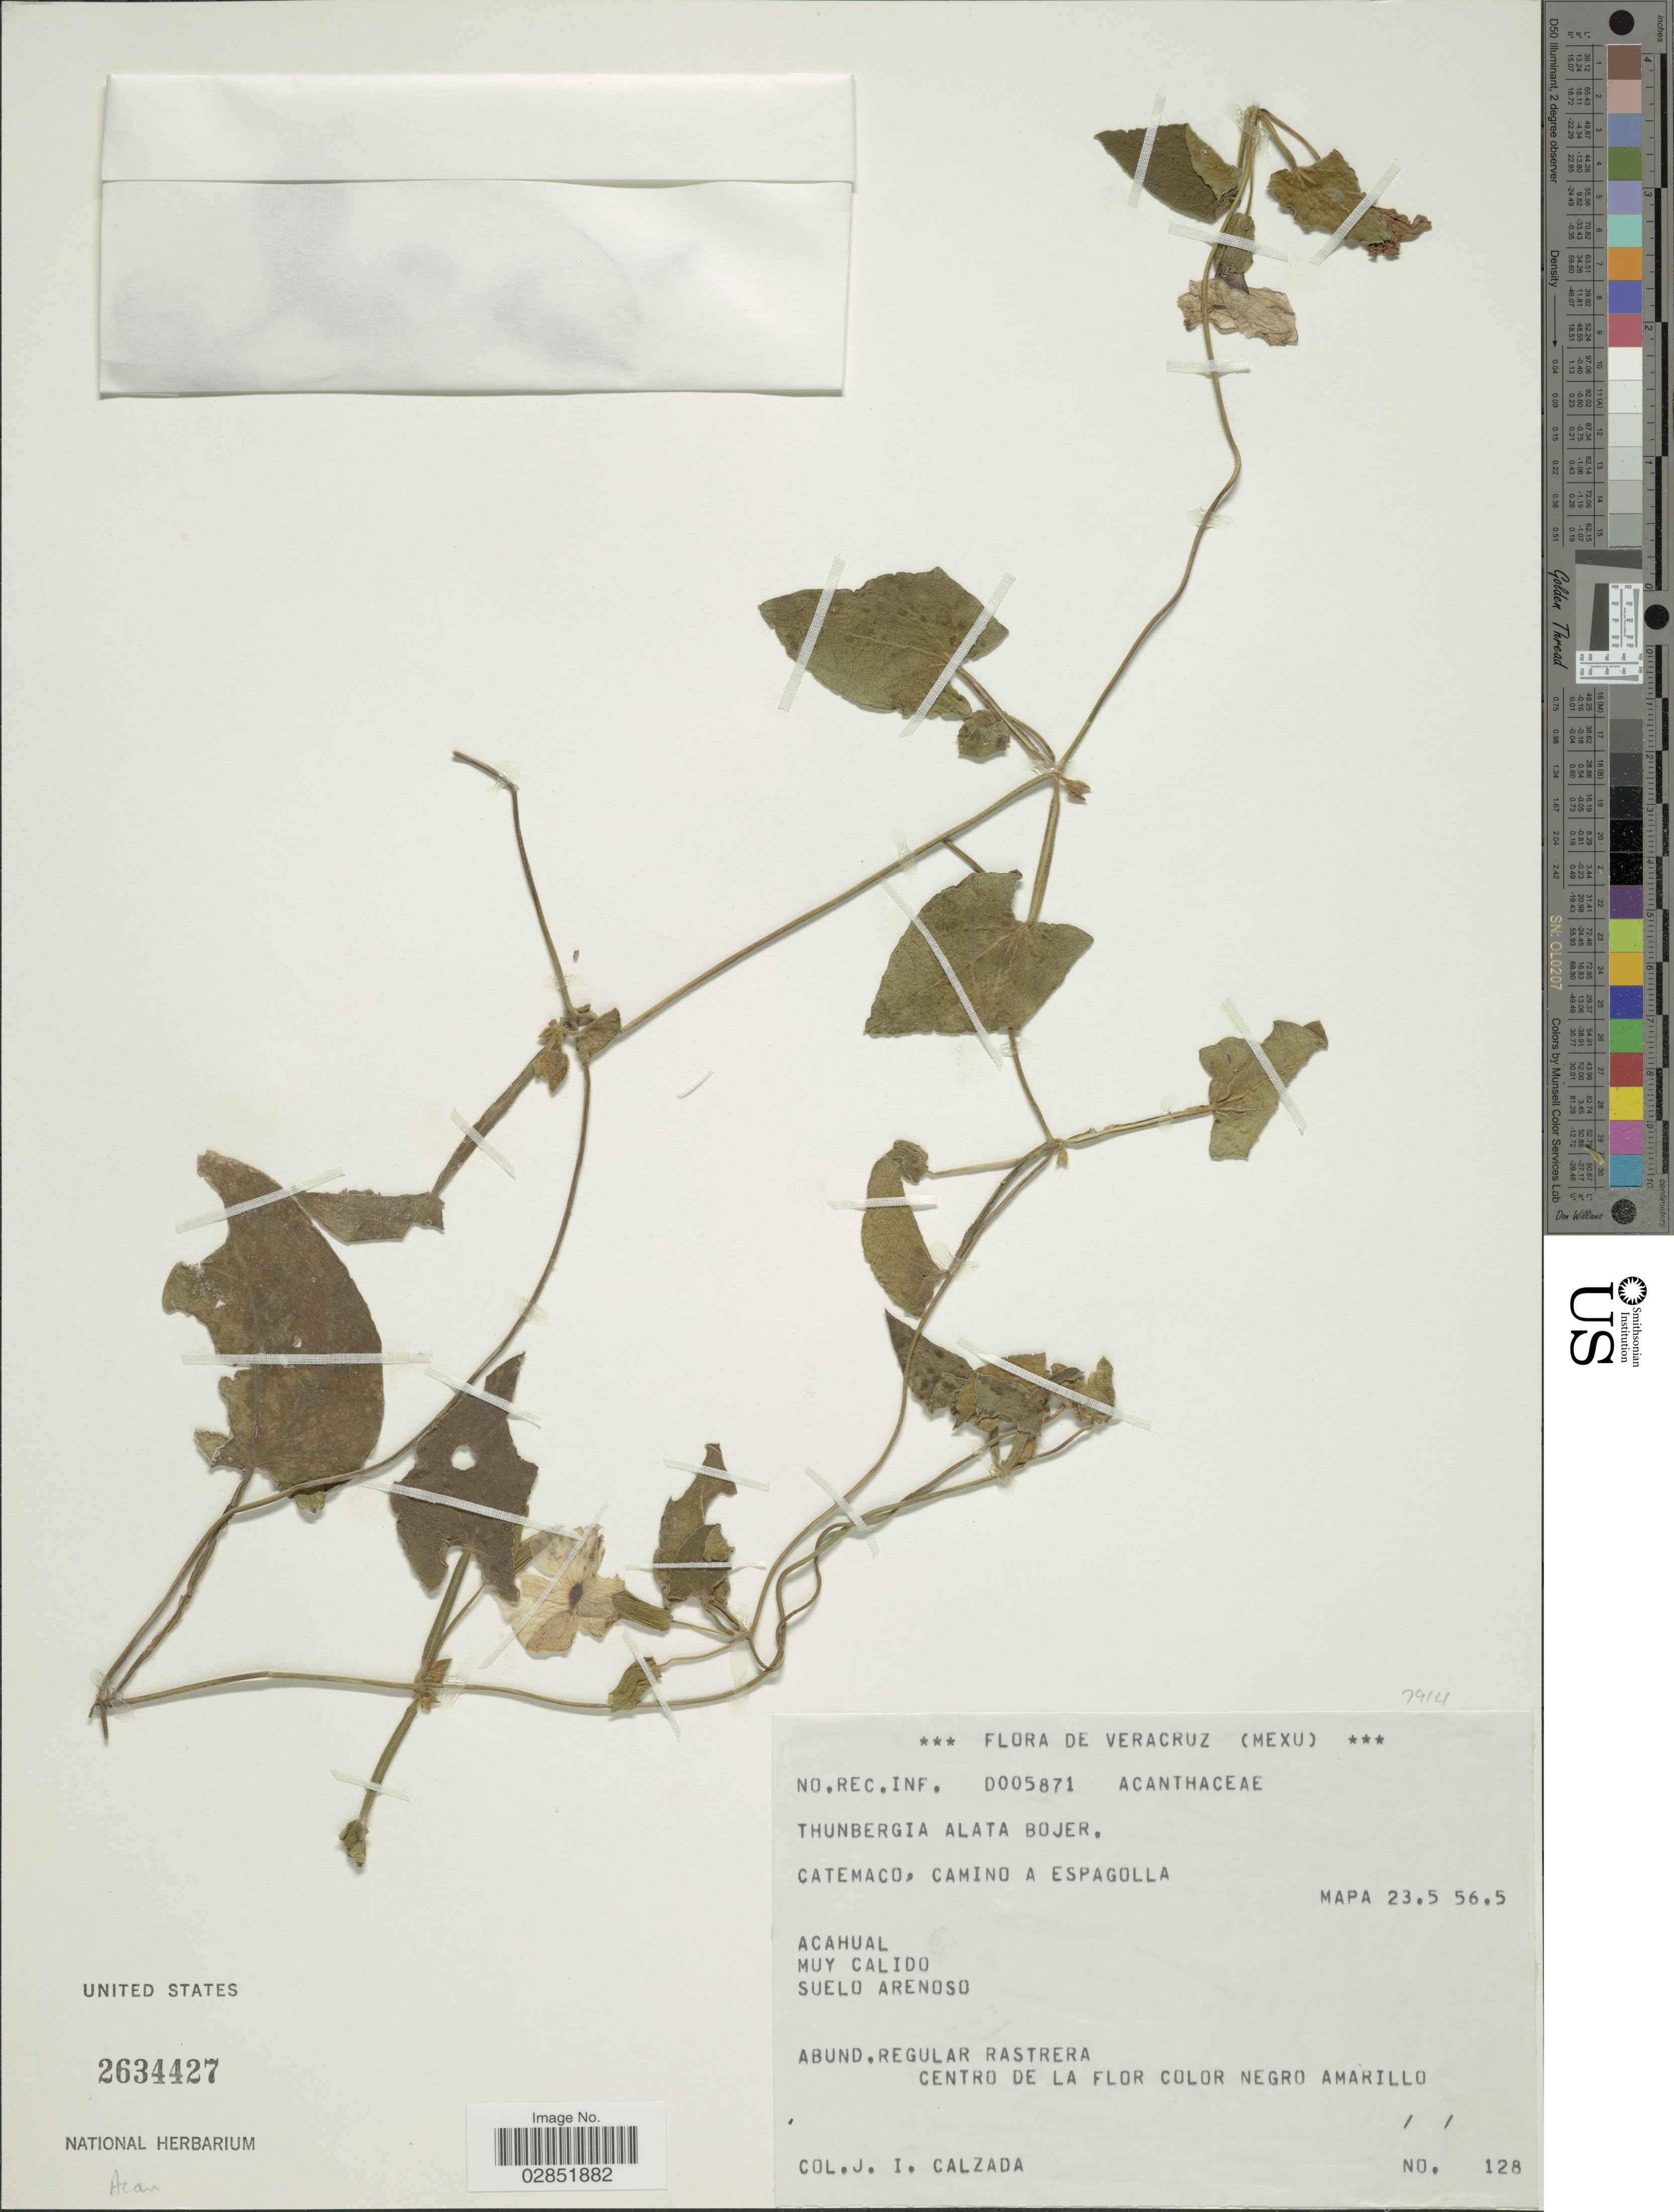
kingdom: Plantae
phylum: Tracheophyta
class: Magnoliopsida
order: Lamiales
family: Acanthaceae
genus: Thunbergia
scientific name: Thunbergia alata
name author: Bojer ex Sims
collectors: J. I. Calzada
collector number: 128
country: Mexico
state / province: Veracruz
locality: Veracruz. Catemaco, Camino a Espagolla. Acahual. Mapa 23.5 56.5.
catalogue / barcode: US 2634427